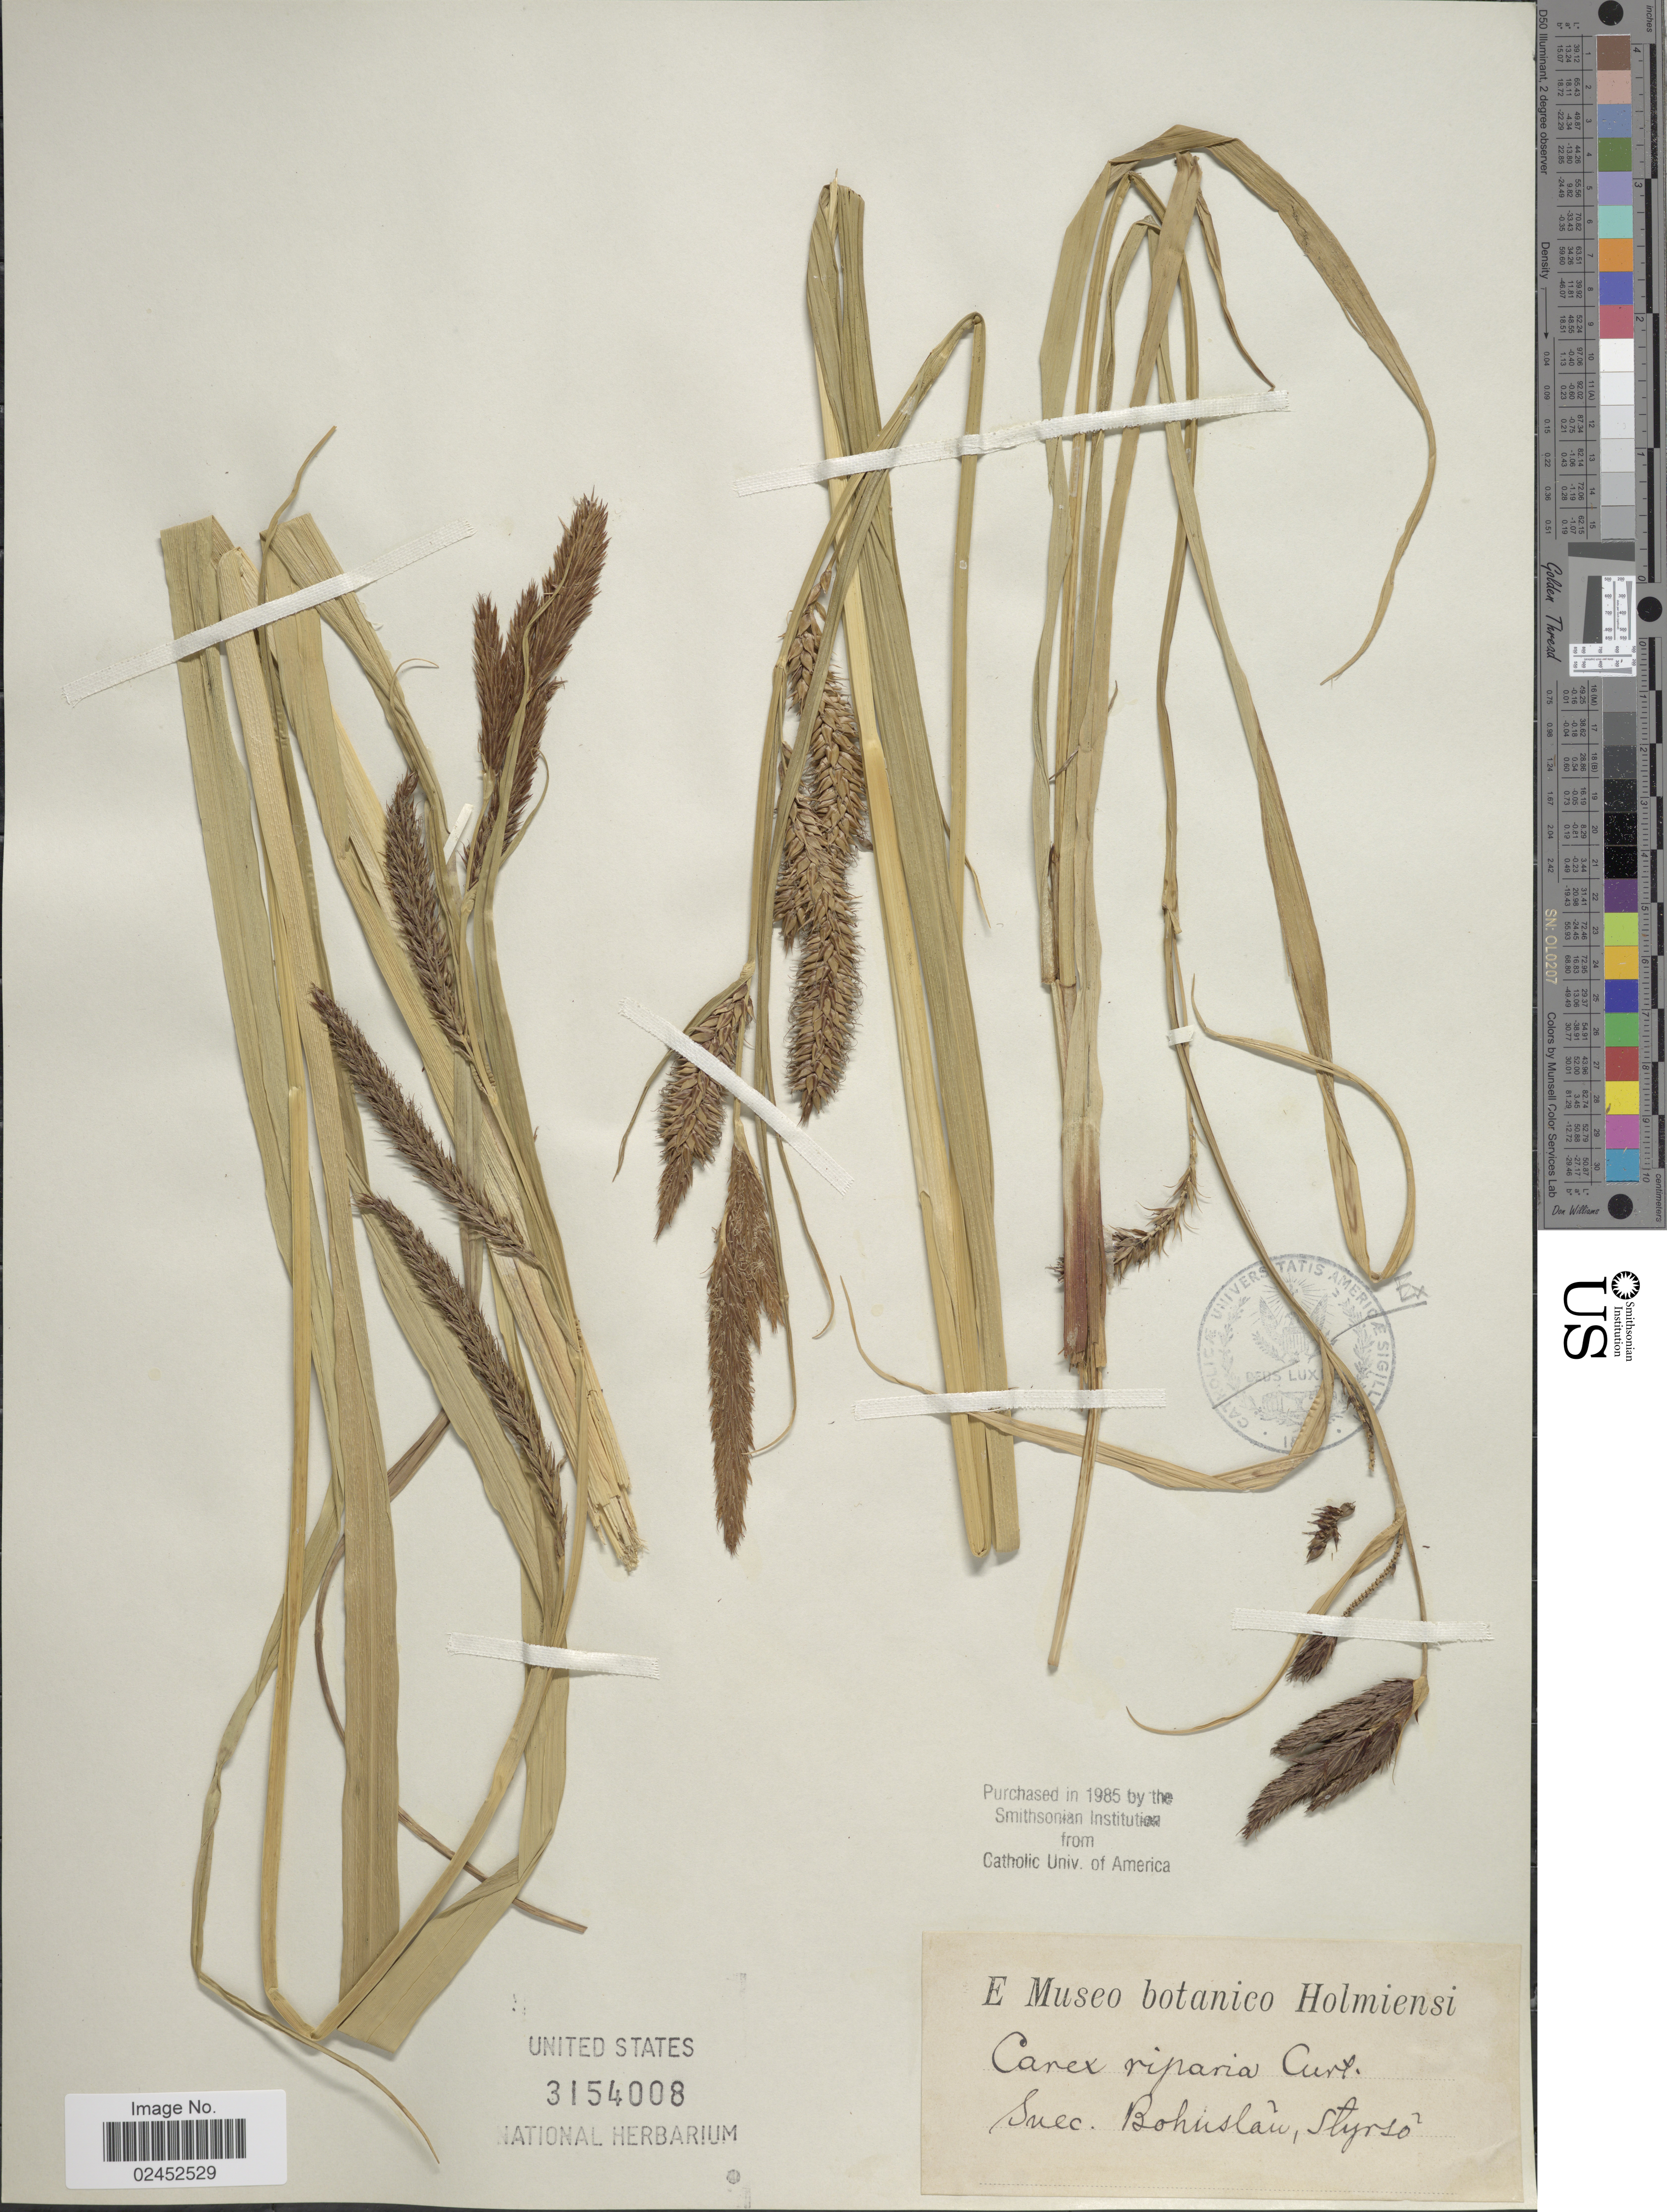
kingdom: Plantae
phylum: Tracheophyta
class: Liliopsida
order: Poales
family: Cyperaceae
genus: Carex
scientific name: Carex riparia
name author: Curtis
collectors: ex Museo botan. Holmiensi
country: Sweden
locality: Suec. Bohuslan, Styrso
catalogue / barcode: US 3154008